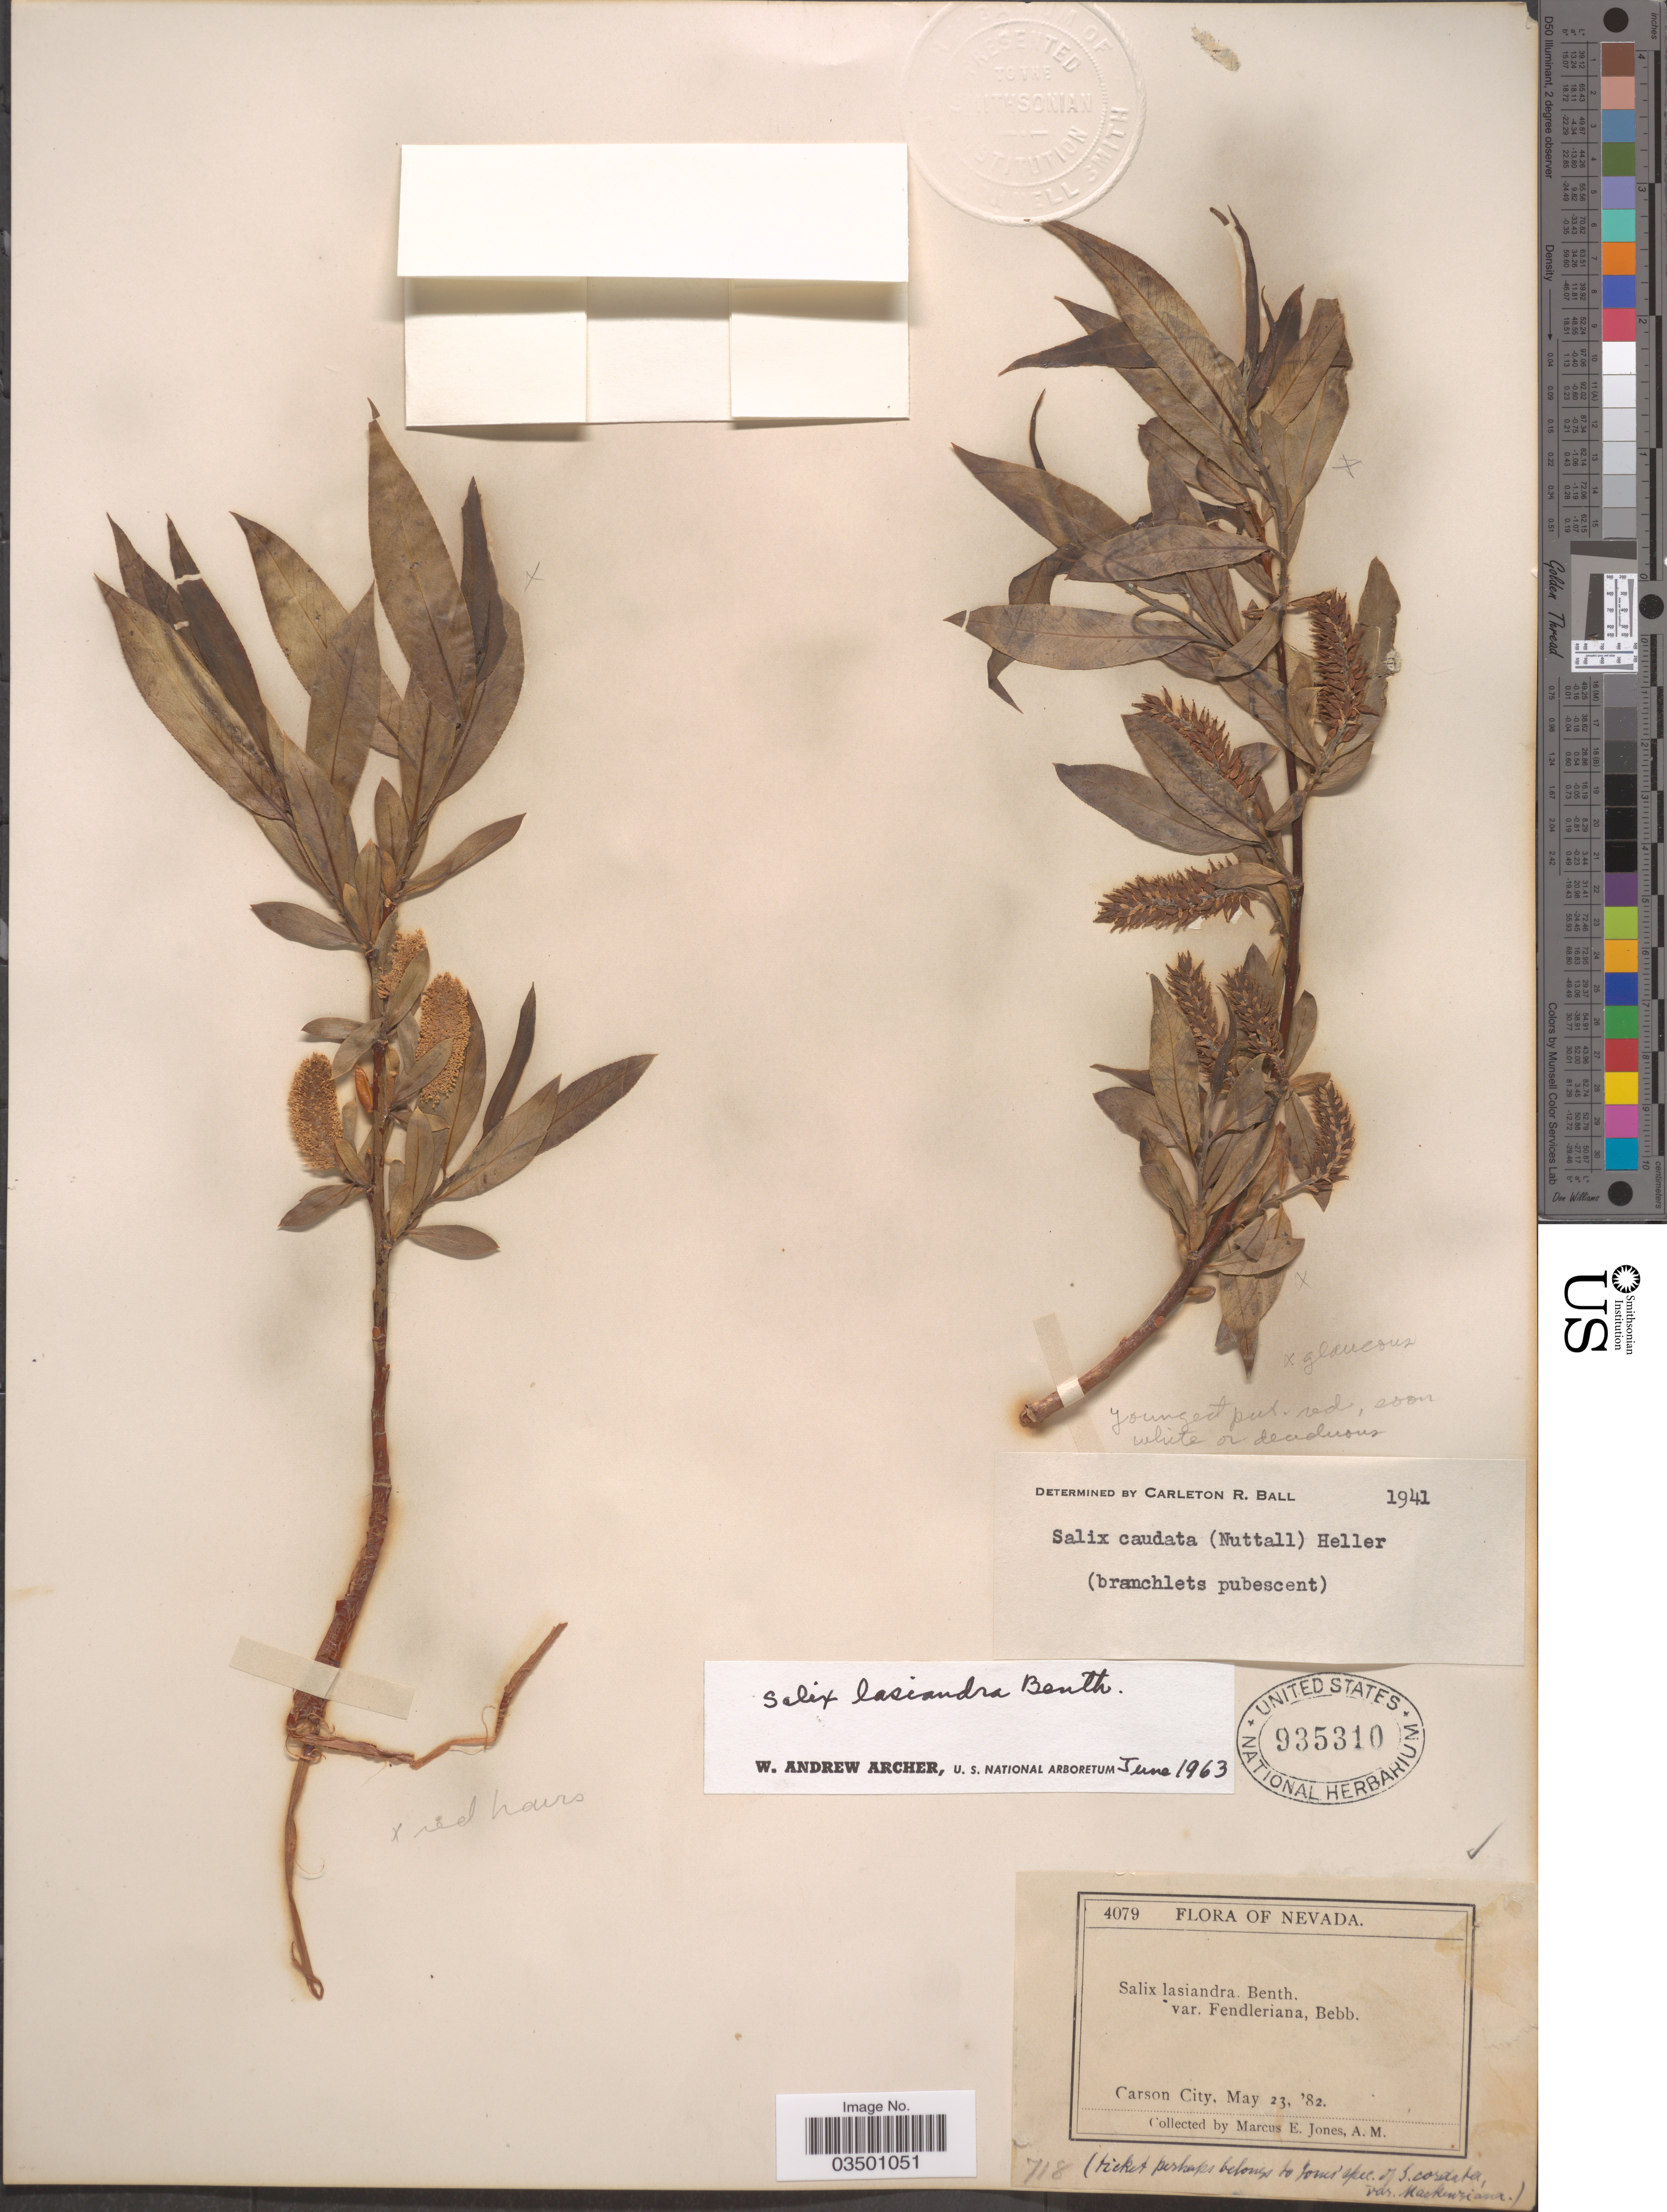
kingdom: Plantae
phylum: Tracheophyta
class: Magnoliopsida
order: Malpighiales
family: Salicaceae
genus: Salix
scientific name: Salix lasiandra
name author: Benth.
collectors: M. E. Jones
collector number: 4079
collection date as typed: Transcribed d/m/y: 23/5/82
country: United States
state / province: Nevada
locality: Carson City.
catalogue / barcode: US 935310